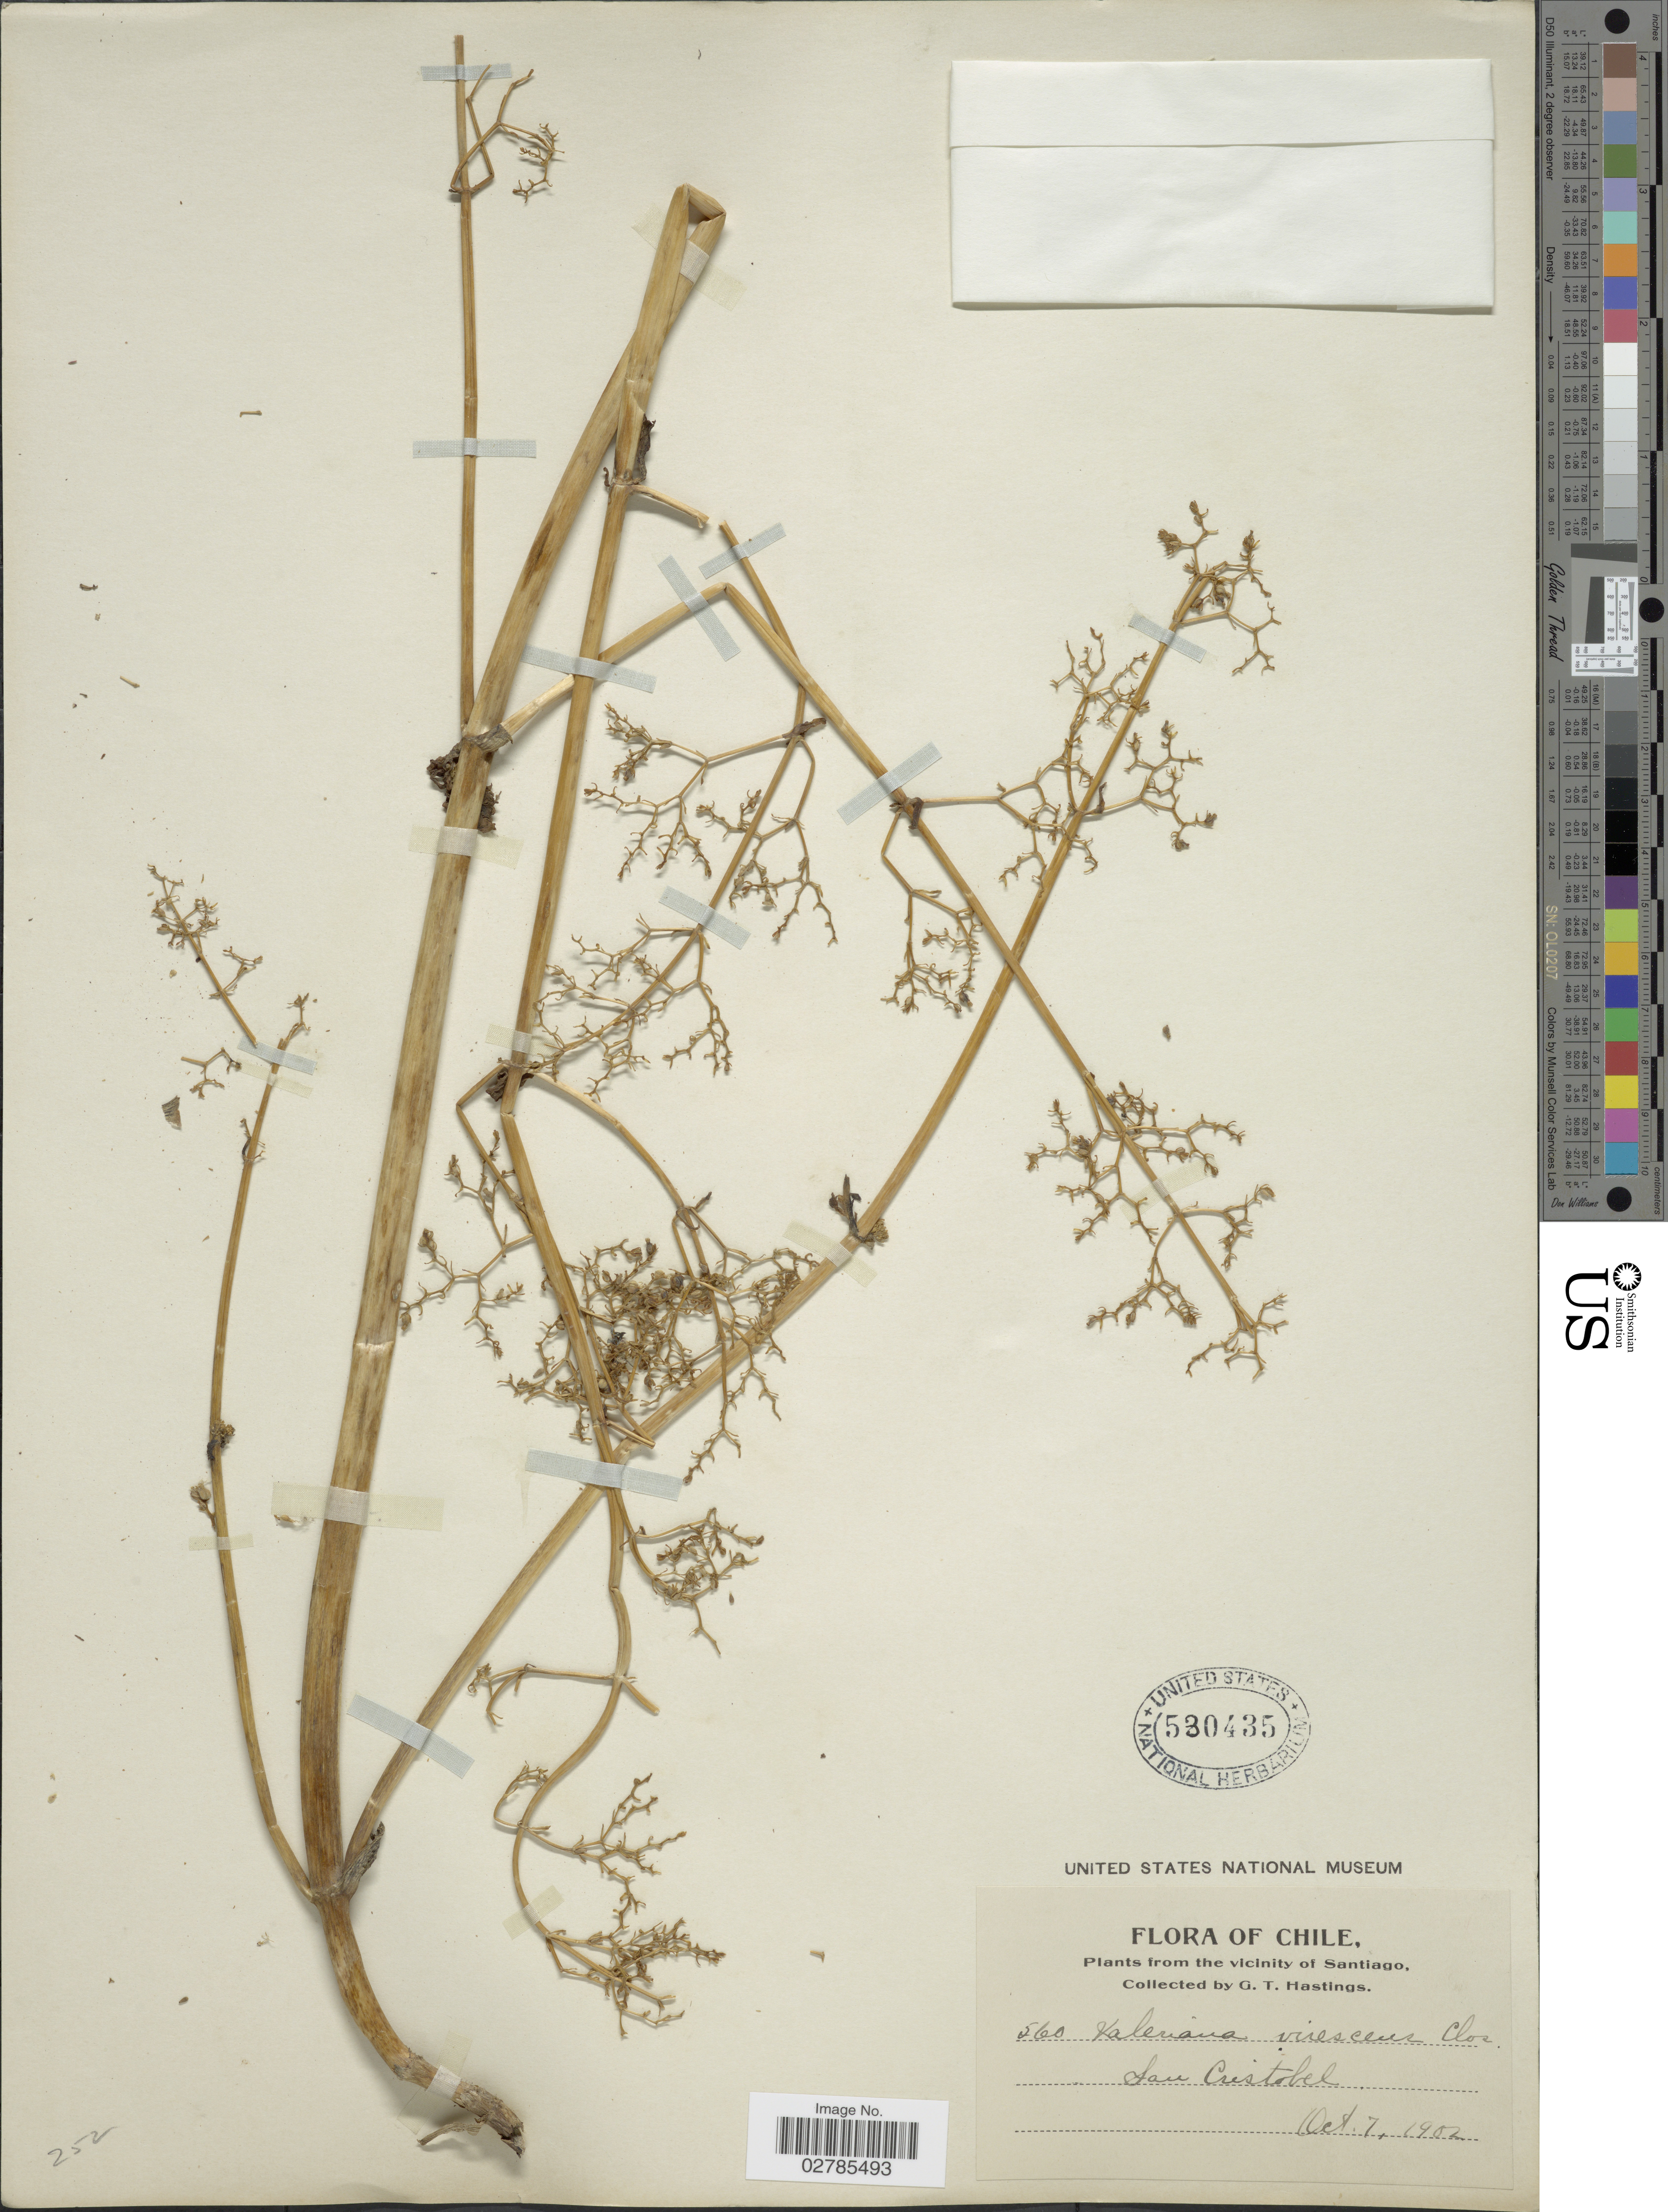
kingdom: Plantae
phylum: Tracheophyta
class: Magnoliopsida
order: Dipsacales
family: Caprifoliaceae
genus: Valeriana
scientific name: Valeriana virescens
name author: Clos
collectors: G. Hastings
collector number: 560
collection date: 1902-10-07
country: Chile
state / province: Región Metropolitana (RM)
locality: Vicinity of Santiago. San Cristobel.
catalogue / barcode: US 530435